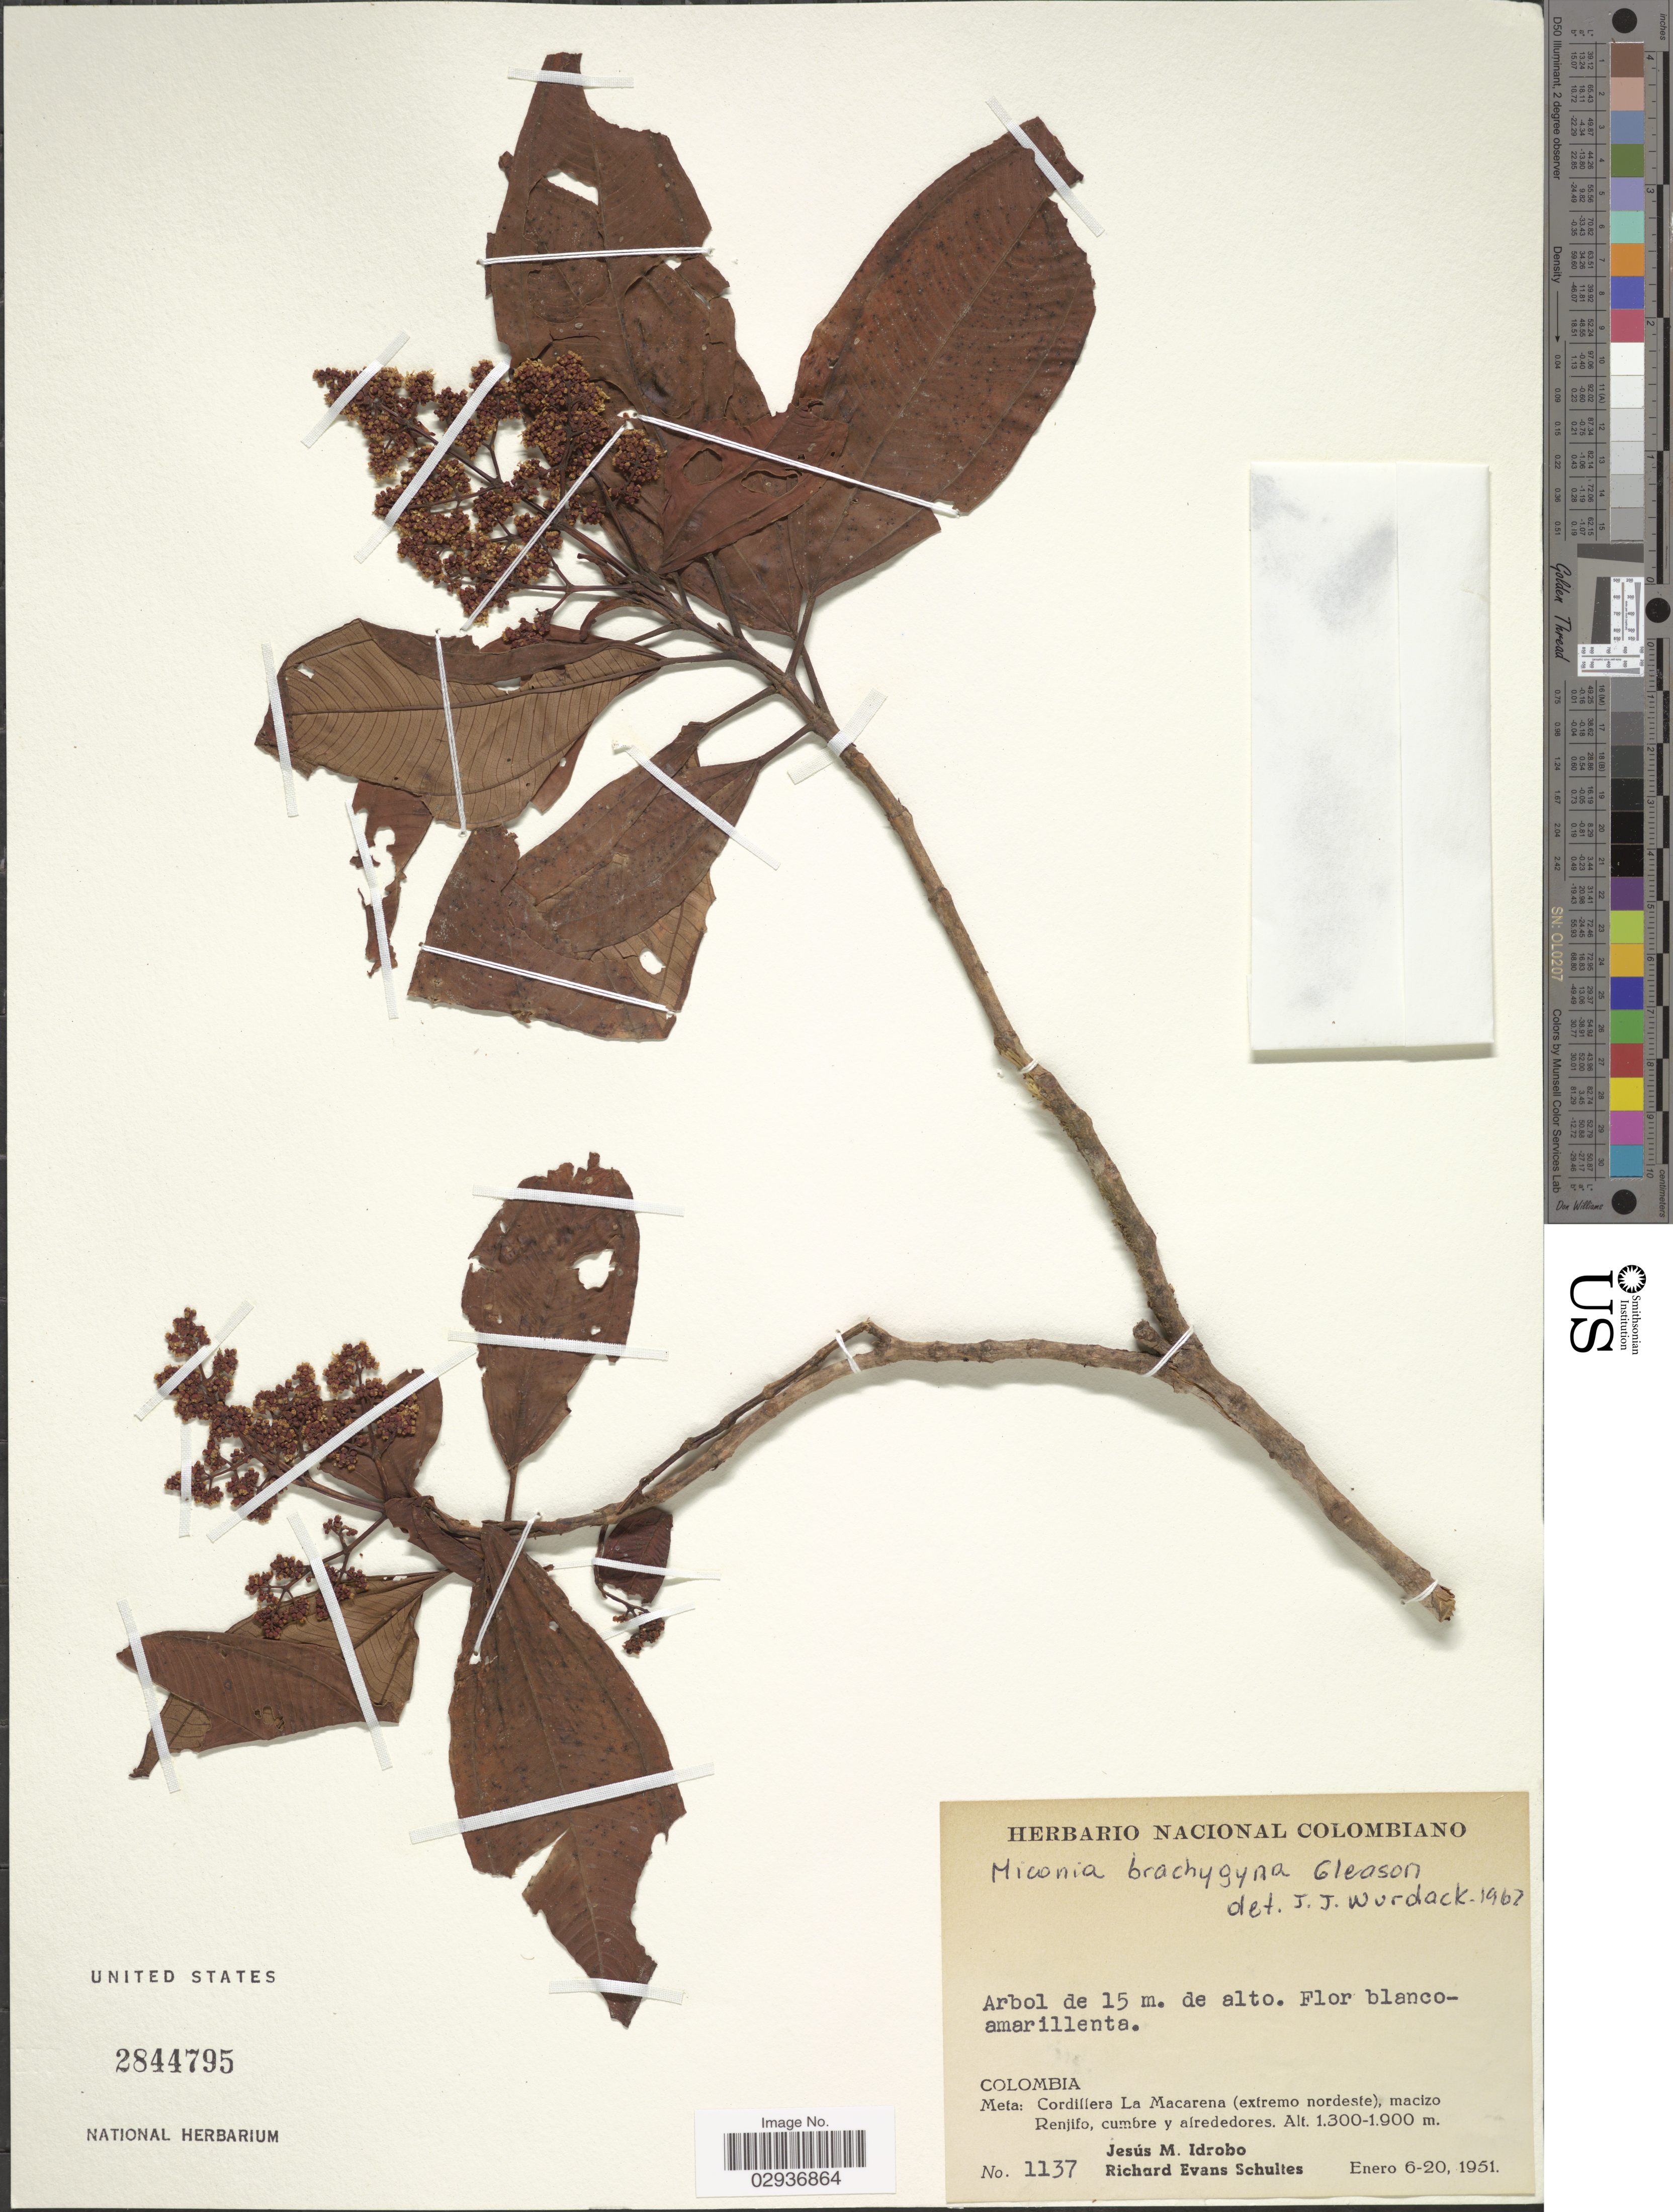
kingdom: Plantae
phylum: Tracheophyta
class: Magnoliopsida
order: Myrtales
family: Melastomataceae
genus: Miconia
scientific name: Miconia brachygyna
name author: Gleason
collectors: J. M. Idrobo & R. E. Schultes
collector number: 1137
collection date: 1951-01-06/1951-01-20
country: Colombia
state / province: Meta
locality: Cordillera La Macarena (extremo nordeste), macizo Renjifo, cumbre y alrededores.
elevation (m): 1300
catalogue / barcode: US 2844795